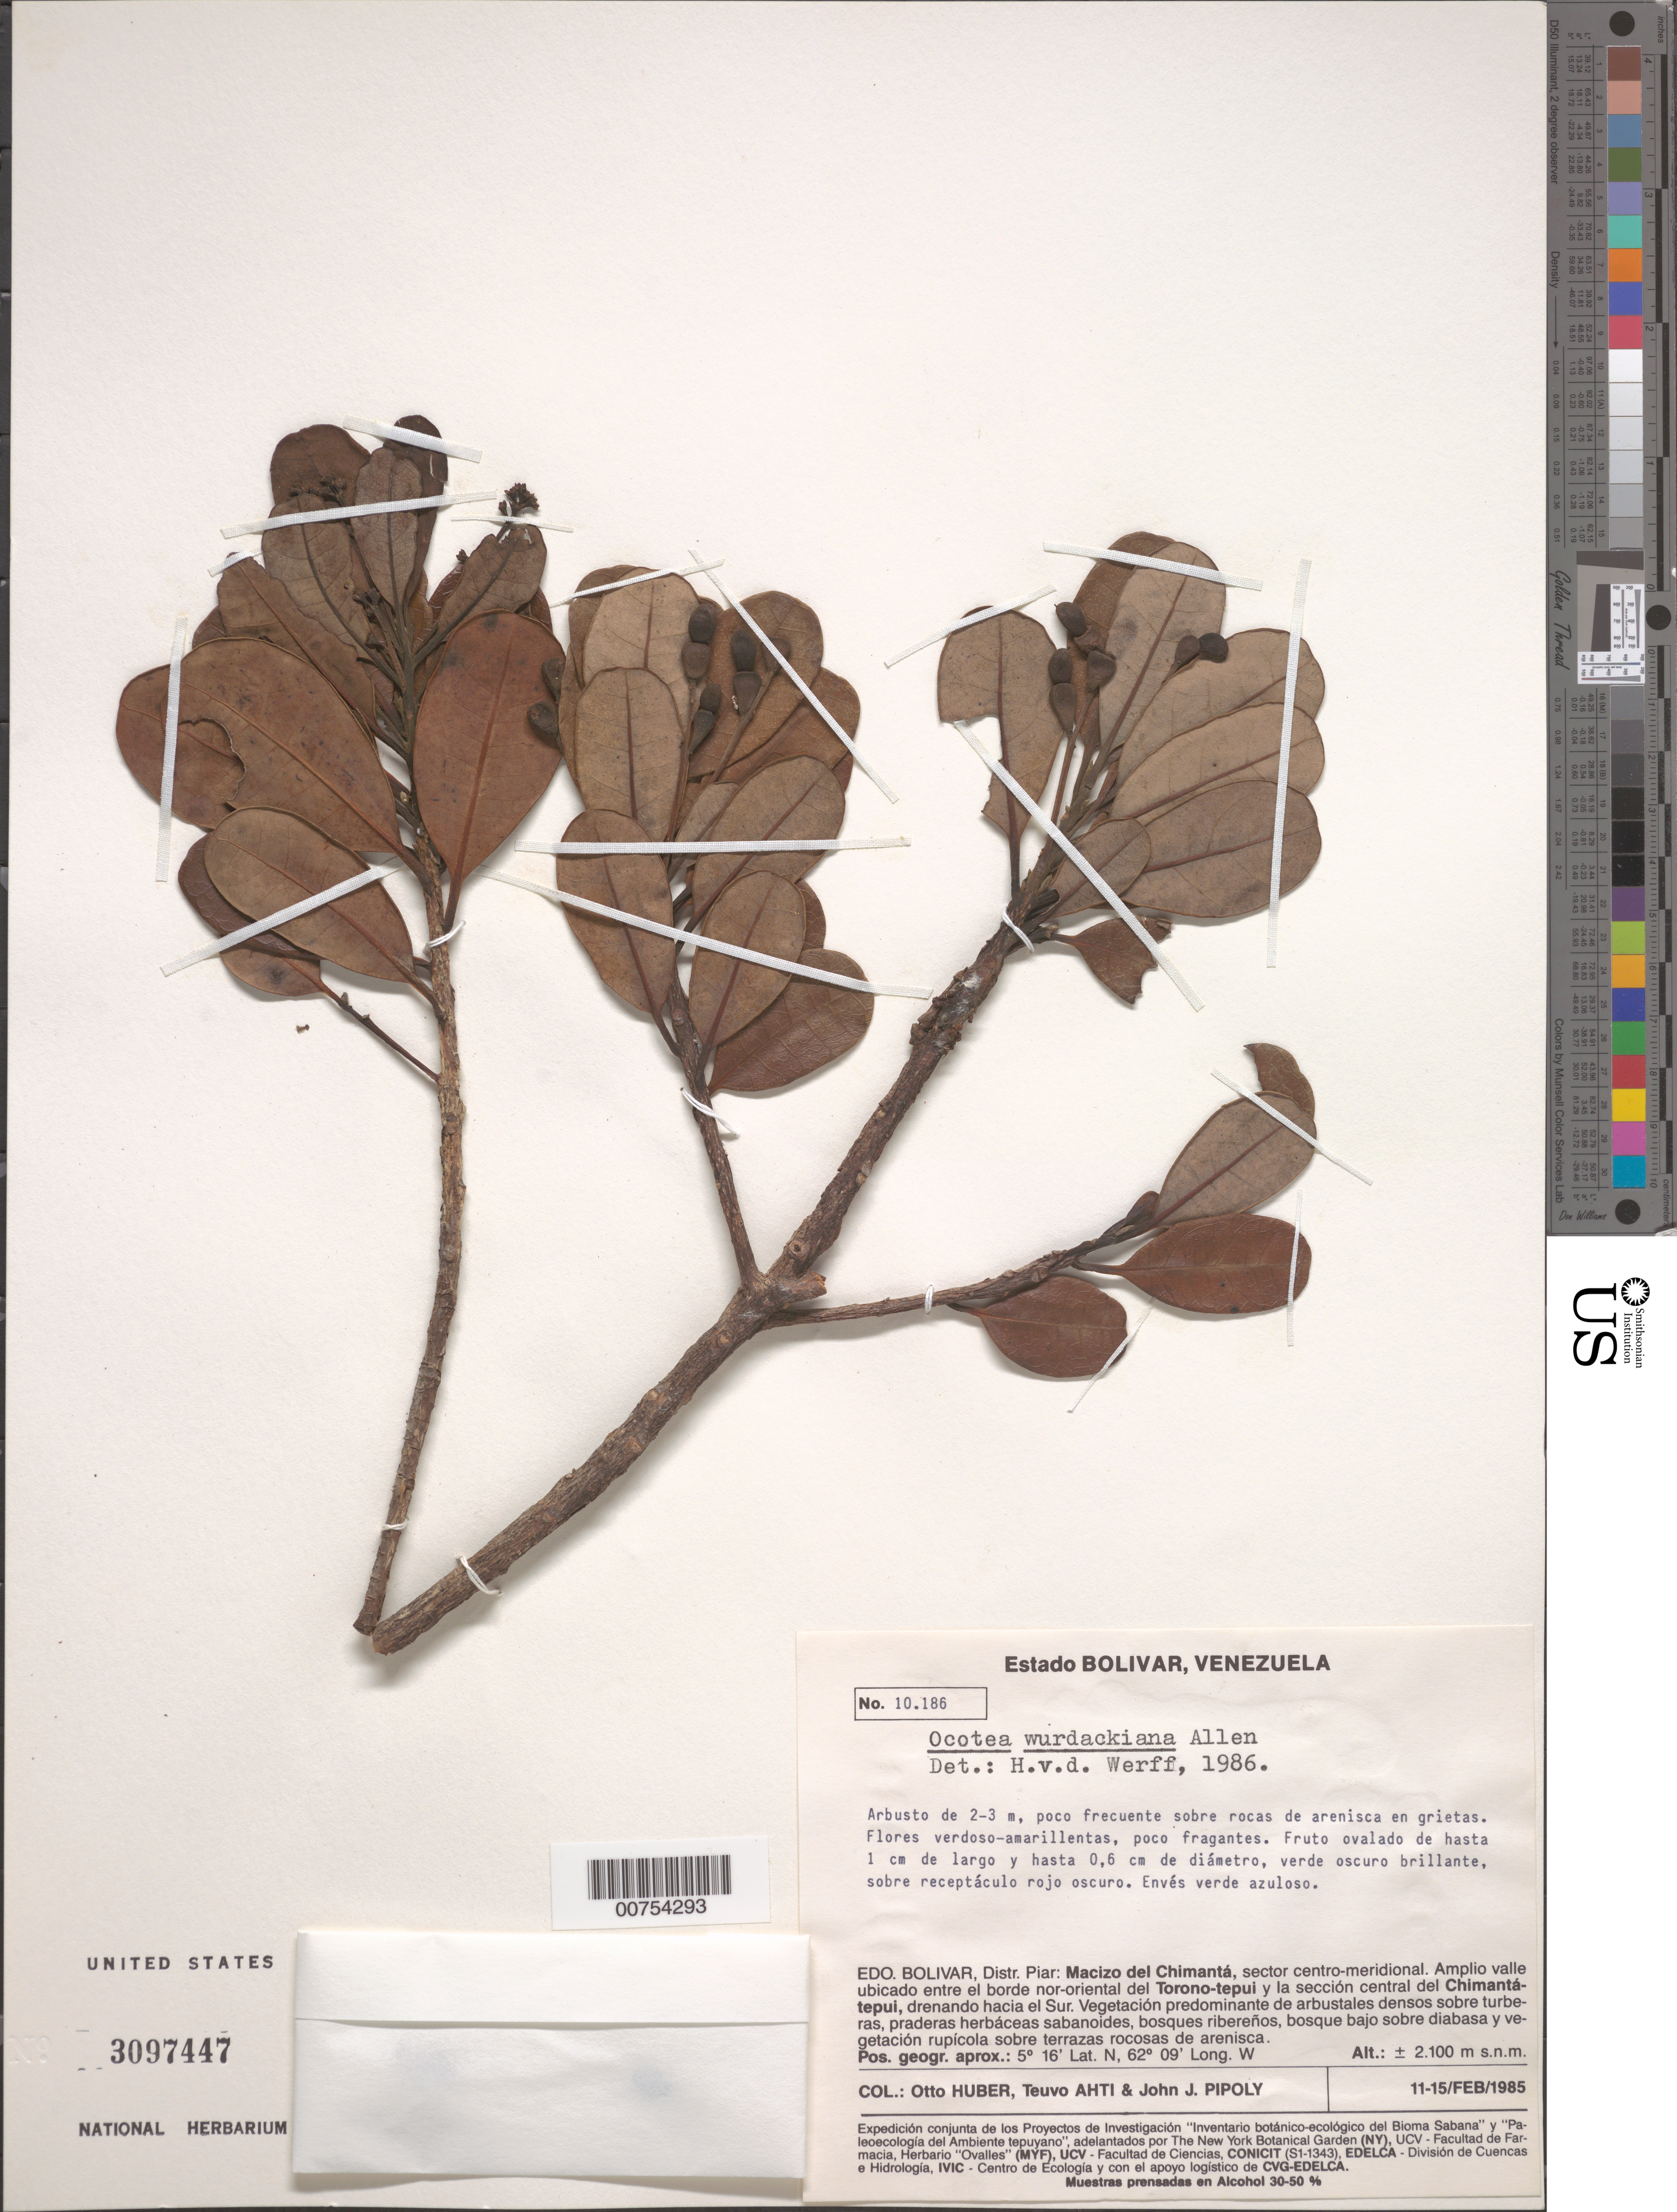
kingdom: Plantae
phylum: Tracheophyta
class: Magnoliopsida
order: Laurales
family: Lauraceae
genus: Ocotea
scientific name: Ocotea wurdackiana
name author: C.K. Allen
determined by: van der Werff, H., (MO), Missouri Botanical Garden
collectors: O. Huber, T. T. Ahti & J. J. Pipoly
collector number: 10186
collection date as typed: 11-Feb-85 to 15-Feb-85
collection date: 1985-02-11/1985-02-15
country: Venezuela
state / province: Bolívar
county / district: Piar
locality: Macizo del Chimantá, Torono-tepuí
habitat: Sobre rocas de arenisca en grietas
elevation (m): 2100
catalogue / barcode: US 3097447